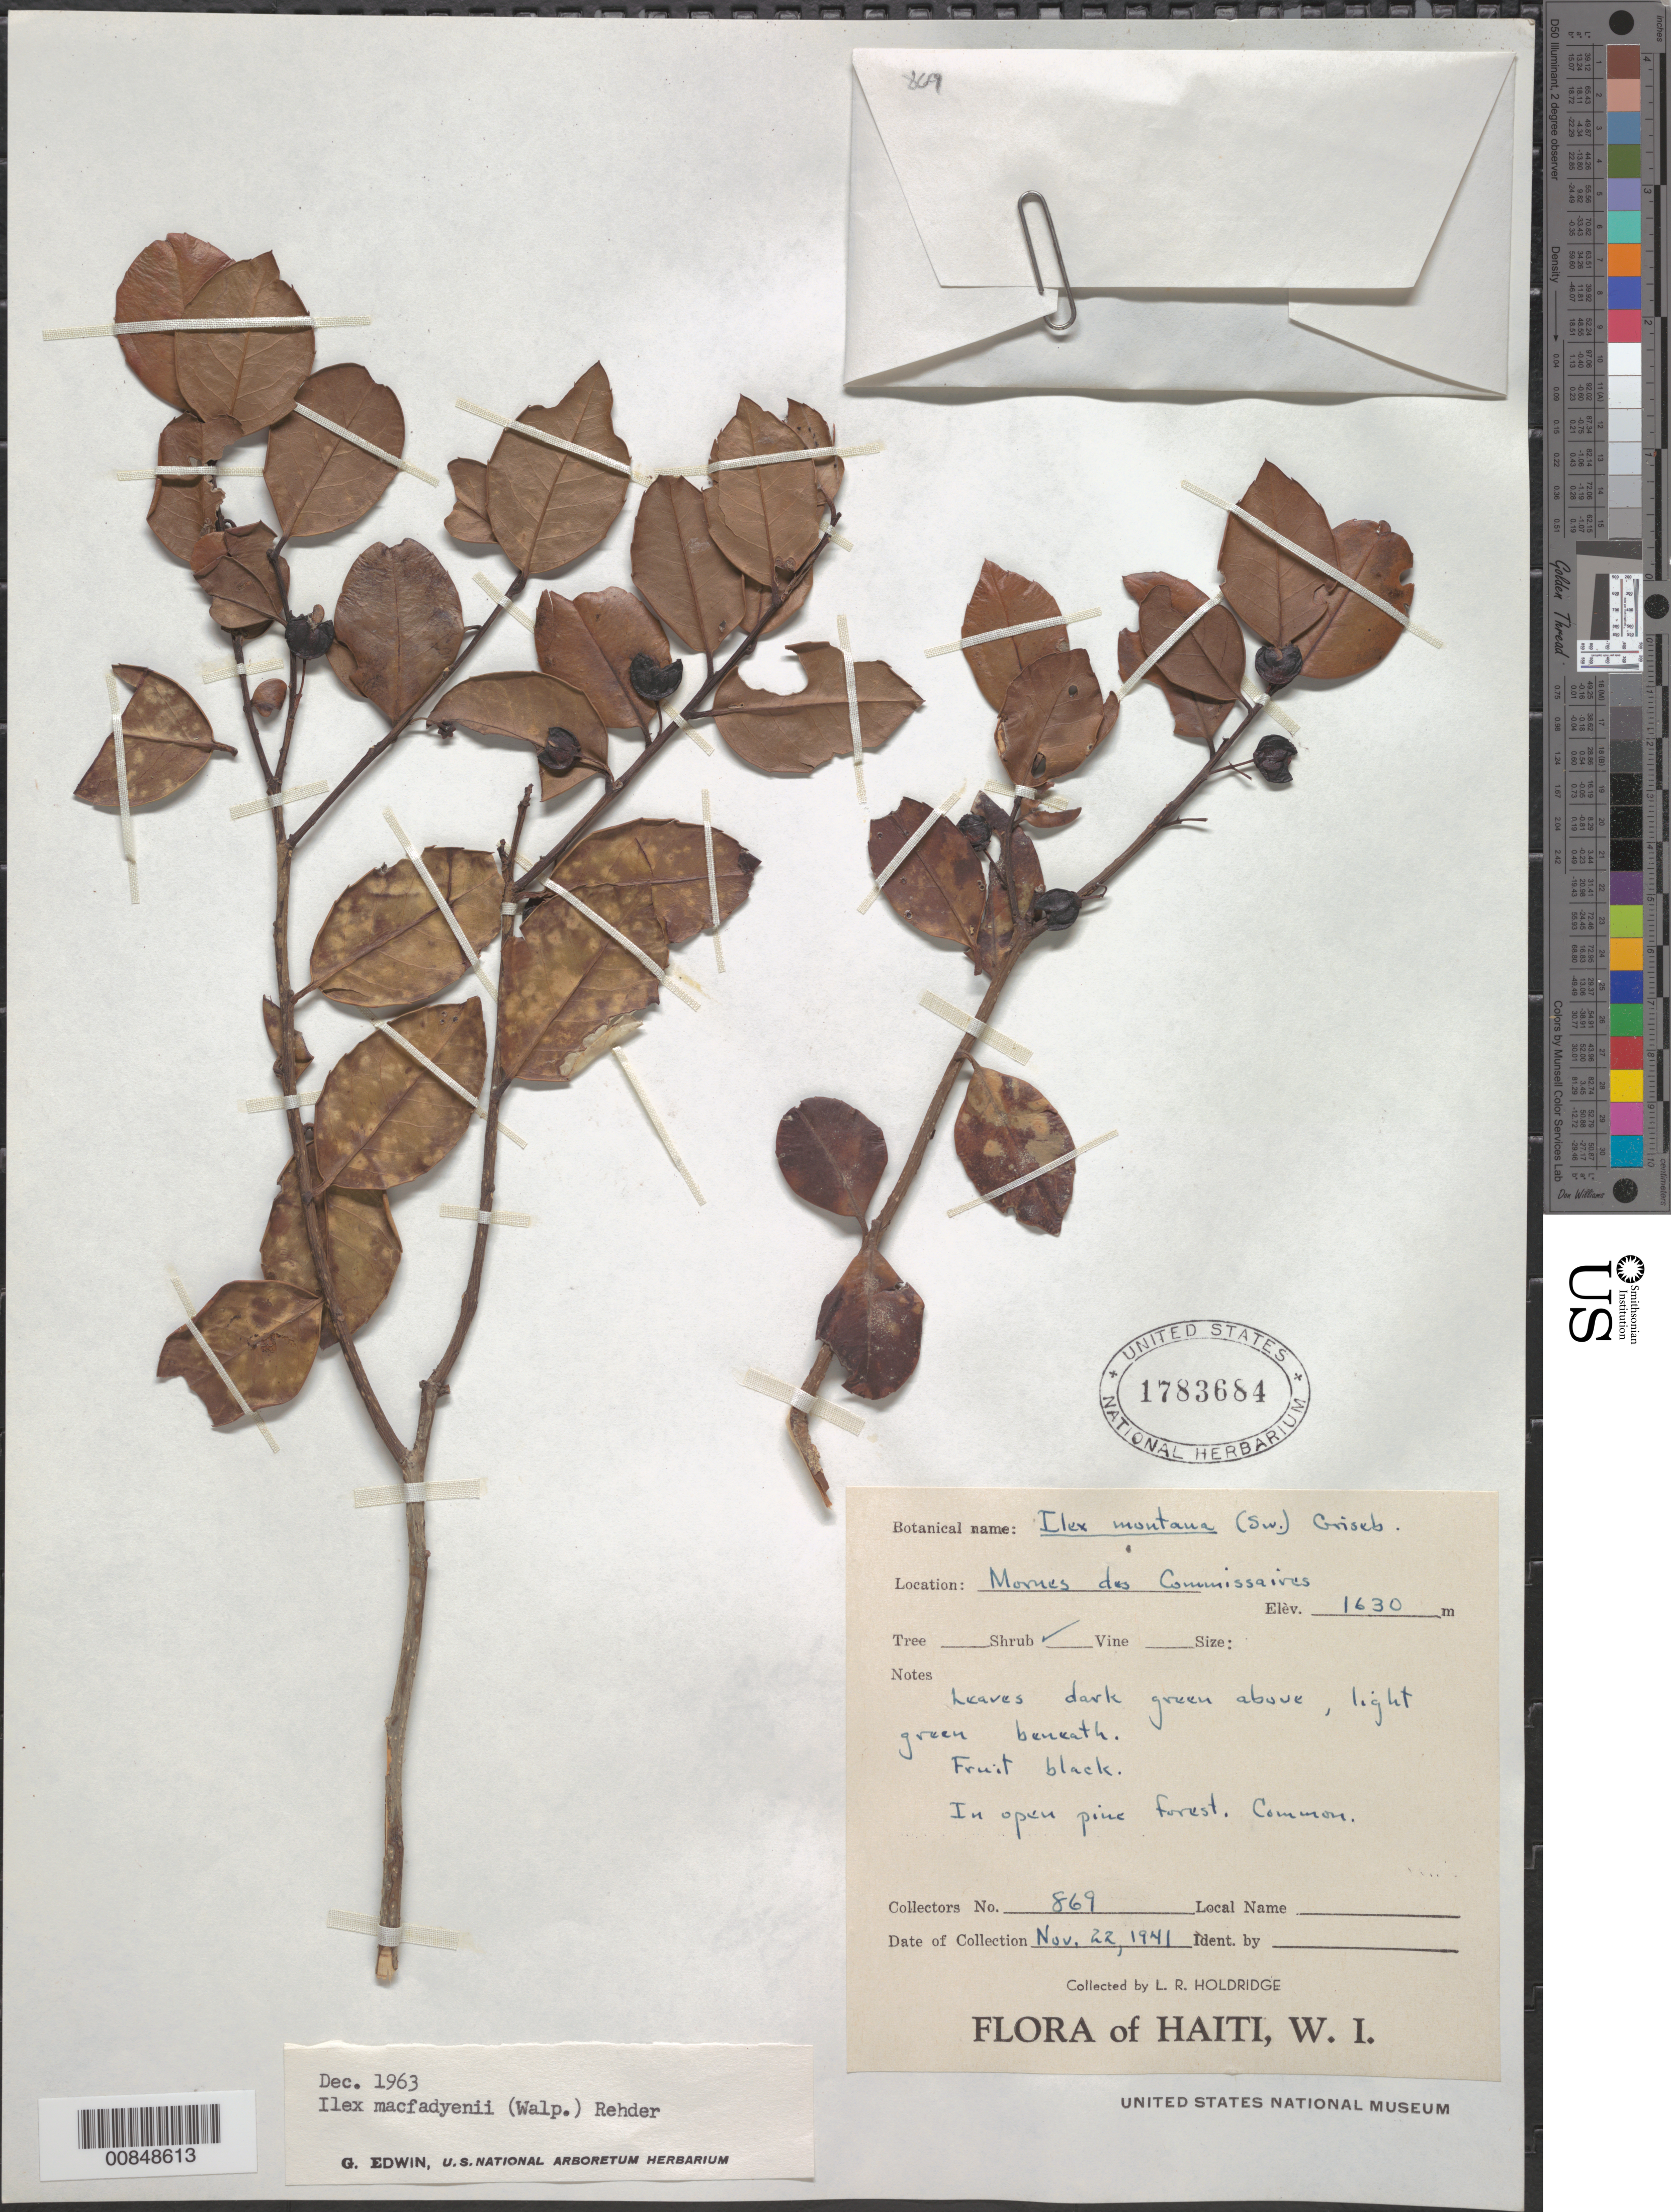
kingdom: Plantae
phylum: Tracheophyta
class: Magnoliopsida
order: Aquifoliales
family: Aquifoliaceae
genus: Ilex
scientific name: Ilex macfadyenii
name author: Rehder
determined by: Edwin, G.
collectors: L. Holdridge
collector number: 869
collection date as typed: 22 Nov 1941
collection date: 1941-11-22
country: Haiti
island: Hispaniola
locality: Mornes des Commissaires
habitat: In open pine forest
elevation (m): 1630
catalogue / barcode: US 1783684